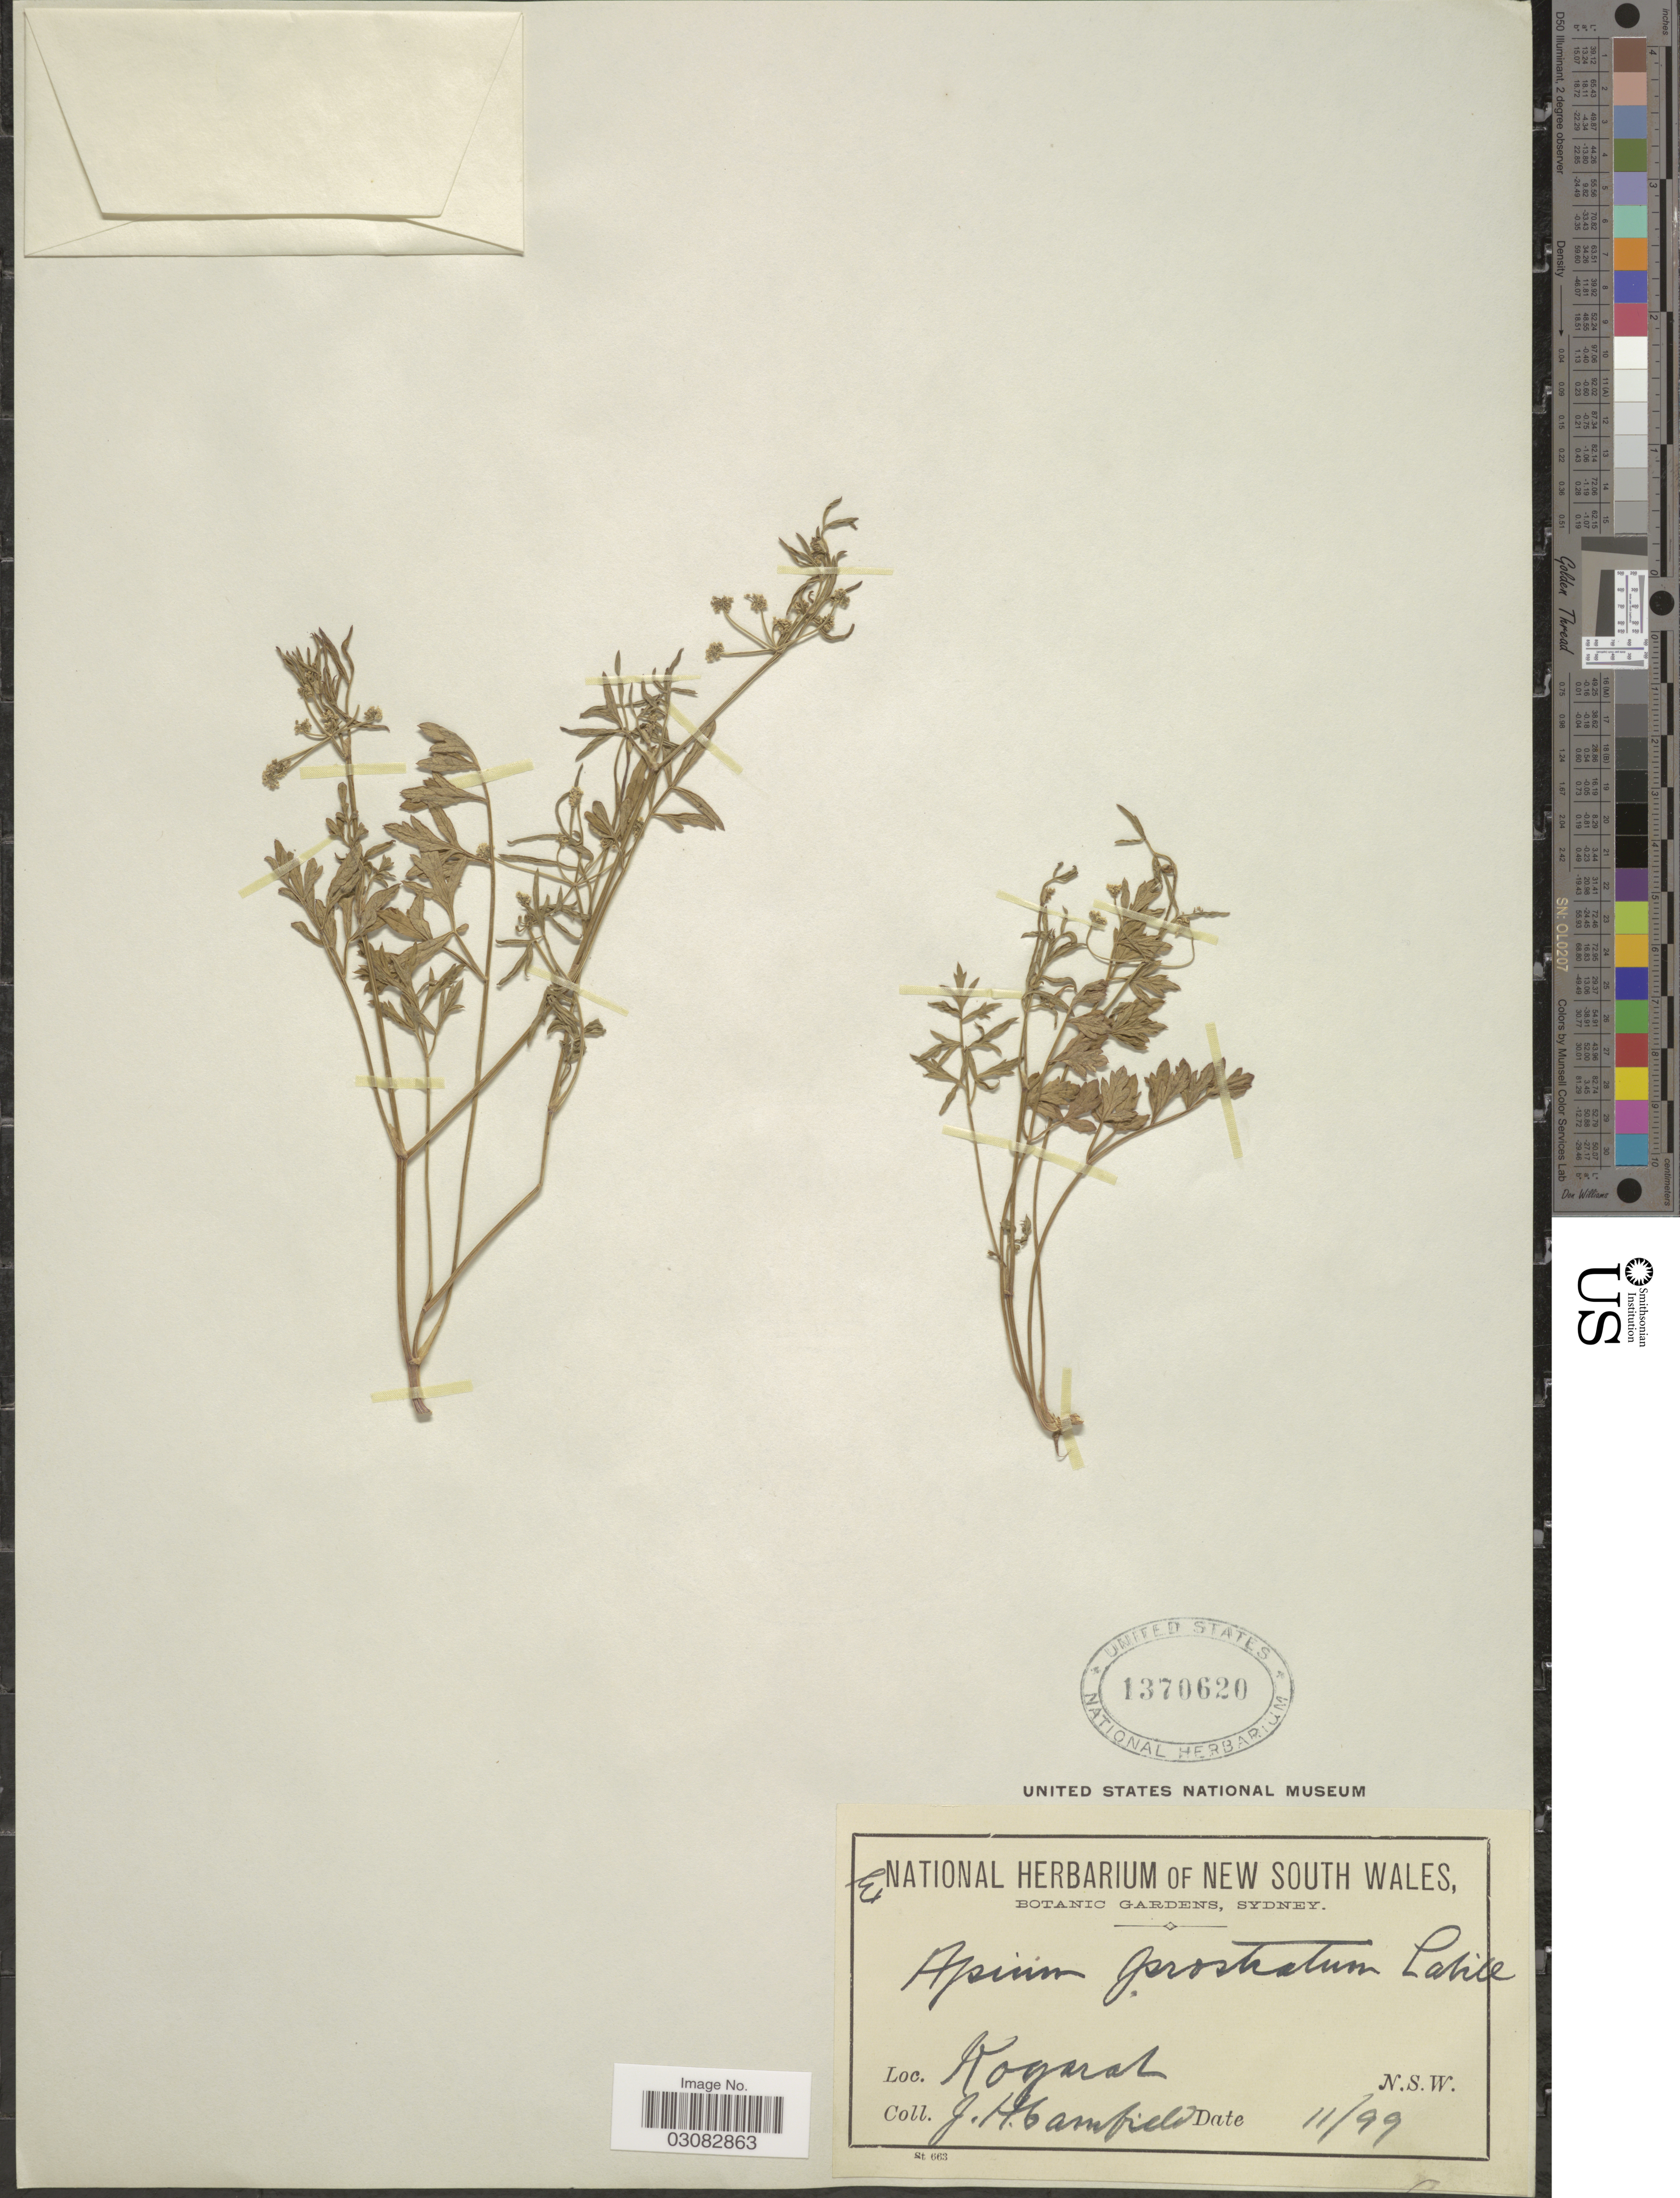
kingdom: Plantae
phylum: Tracheophyta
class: Magnoliopsida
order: Apiales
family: Apiaceae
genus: Apium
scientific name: Apium prostratum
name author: Labill. ex Vent.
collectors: J. Camfield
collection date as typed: Transcribed d/m/y: /11/99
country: Australia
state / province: New South Wales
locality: Kogarah.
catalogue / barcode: US 1370620